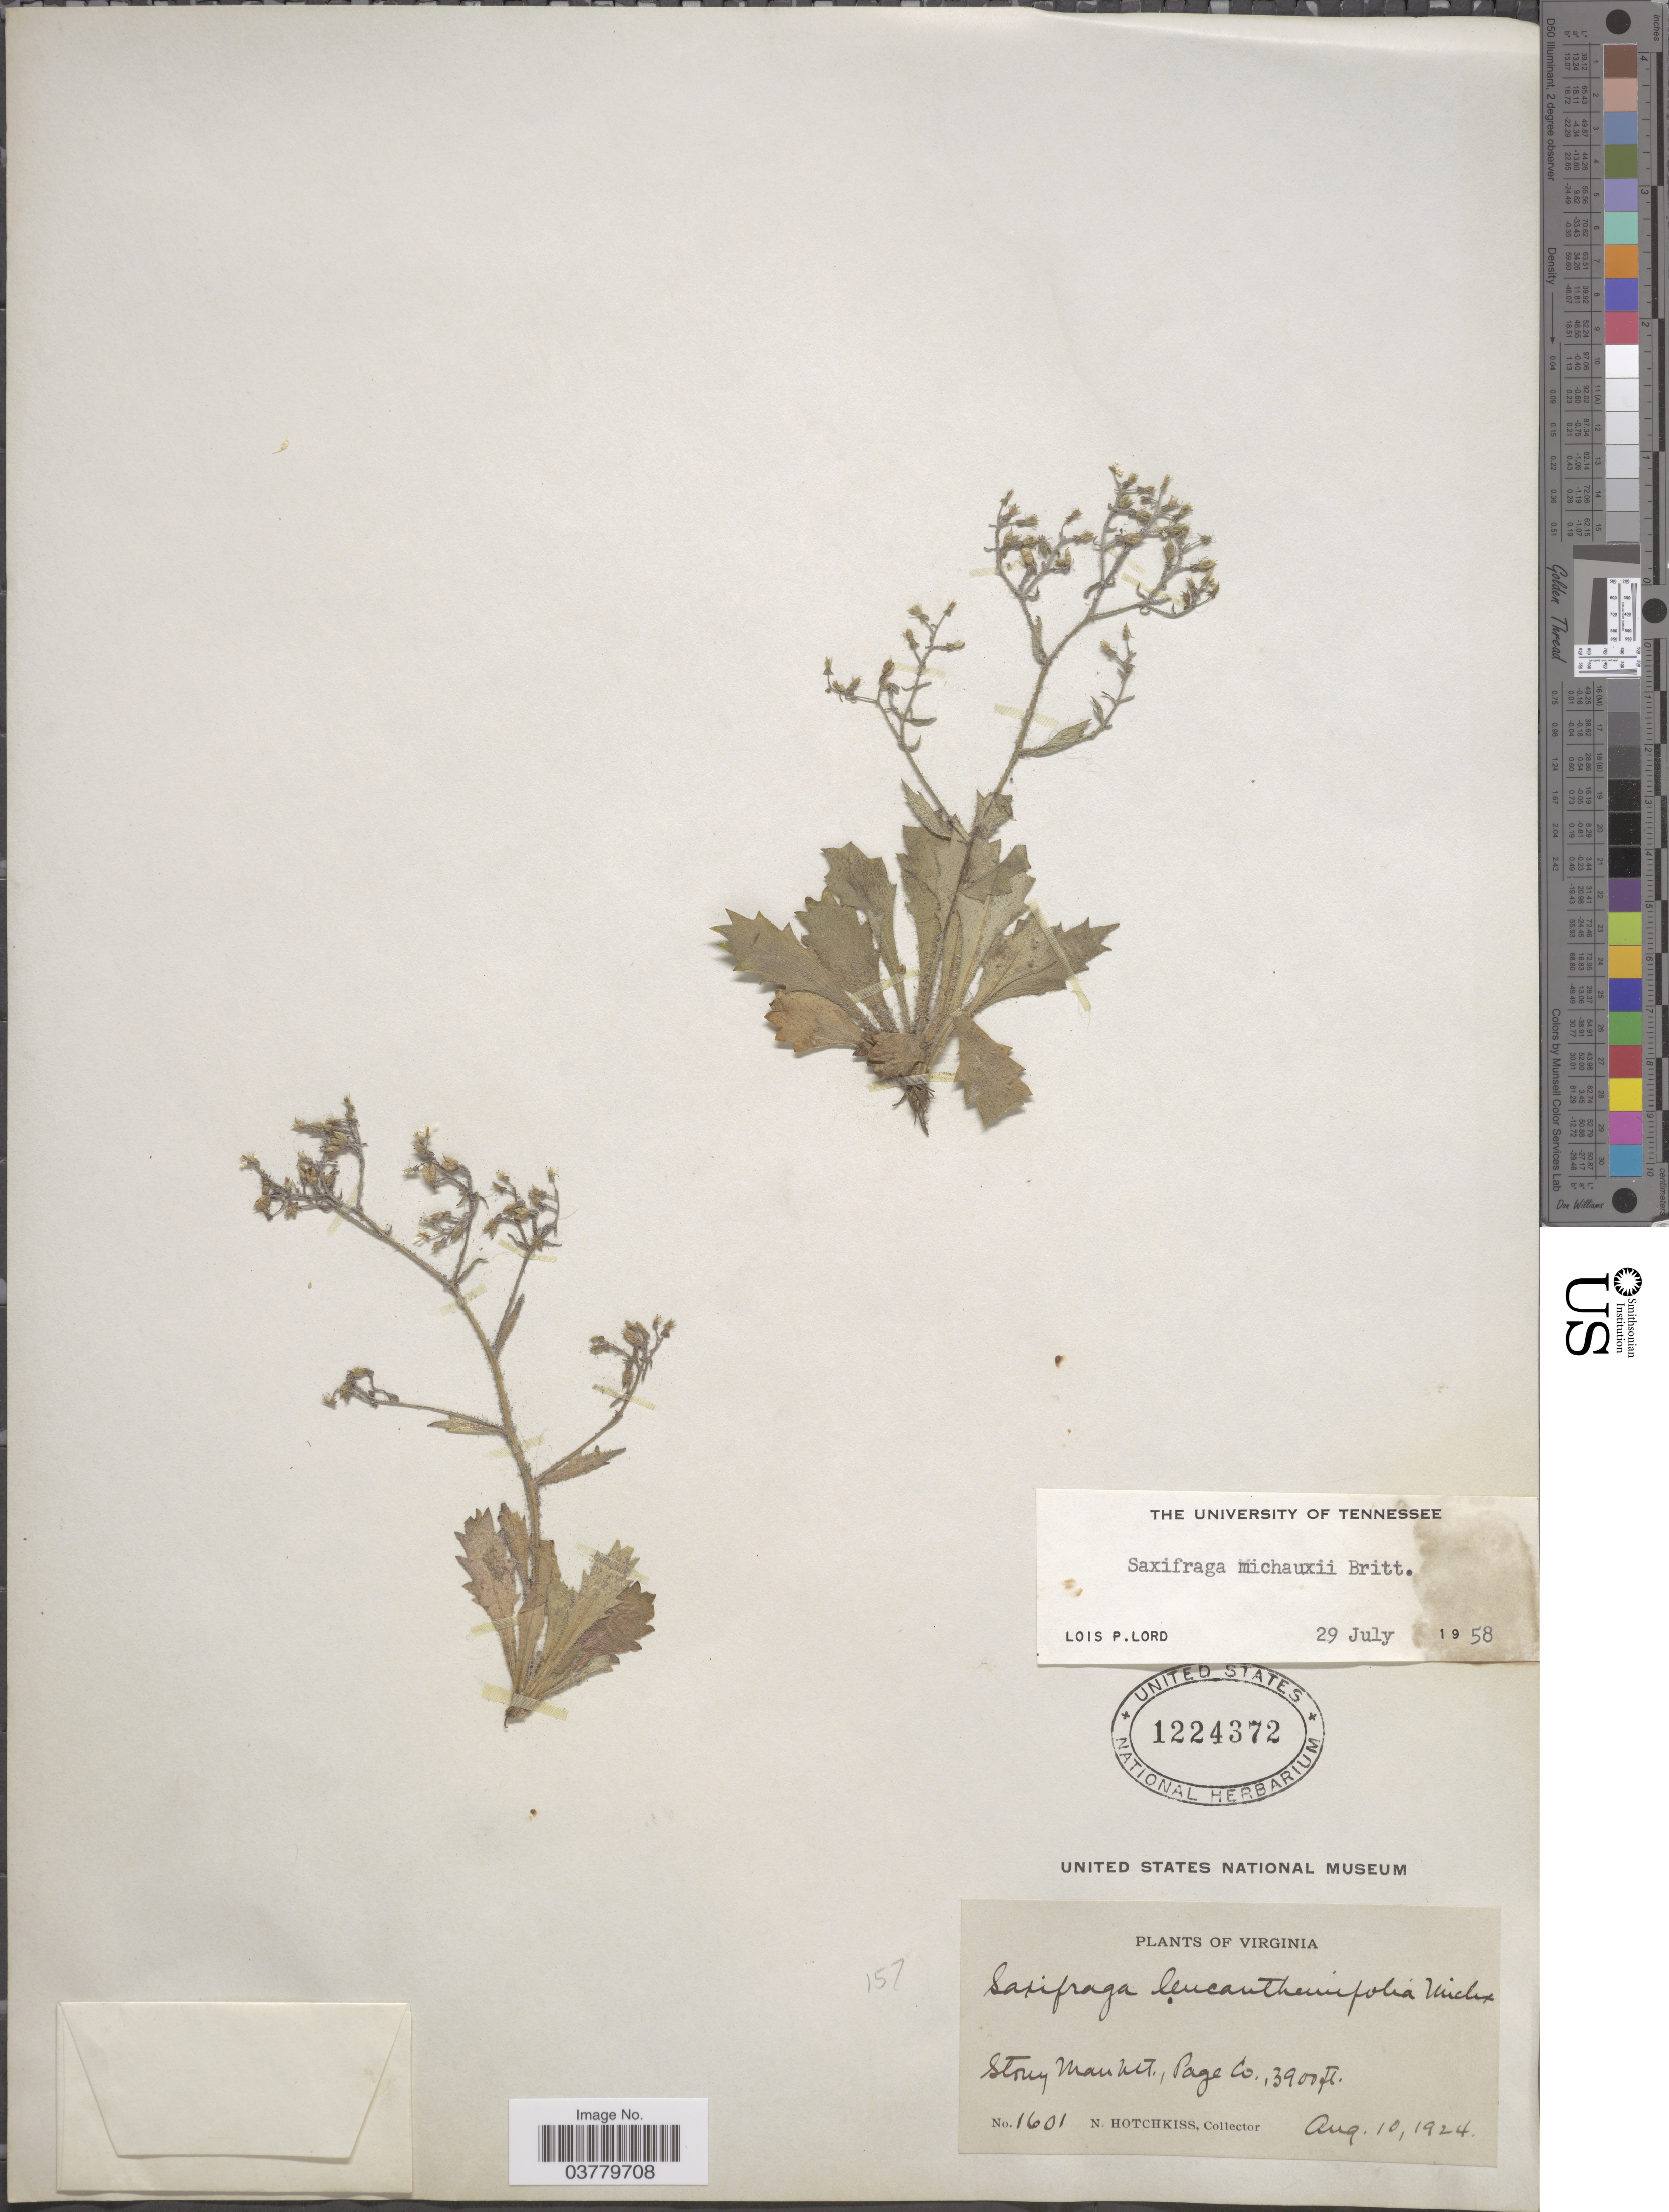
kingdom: Plantae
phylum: Tracheophyta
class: Magnoliopsida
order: Saxifragales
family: Saxifragaceae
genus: Micranthes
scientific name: Micranthes petiolaris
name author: (Raf.) Bush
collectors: N. Hotchkiss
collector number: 1601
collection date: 1924-08-10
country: United States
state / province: Virginia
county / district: Page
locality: Stony Man Mt., Page Co.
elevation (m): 1189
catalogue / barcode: US 1224372